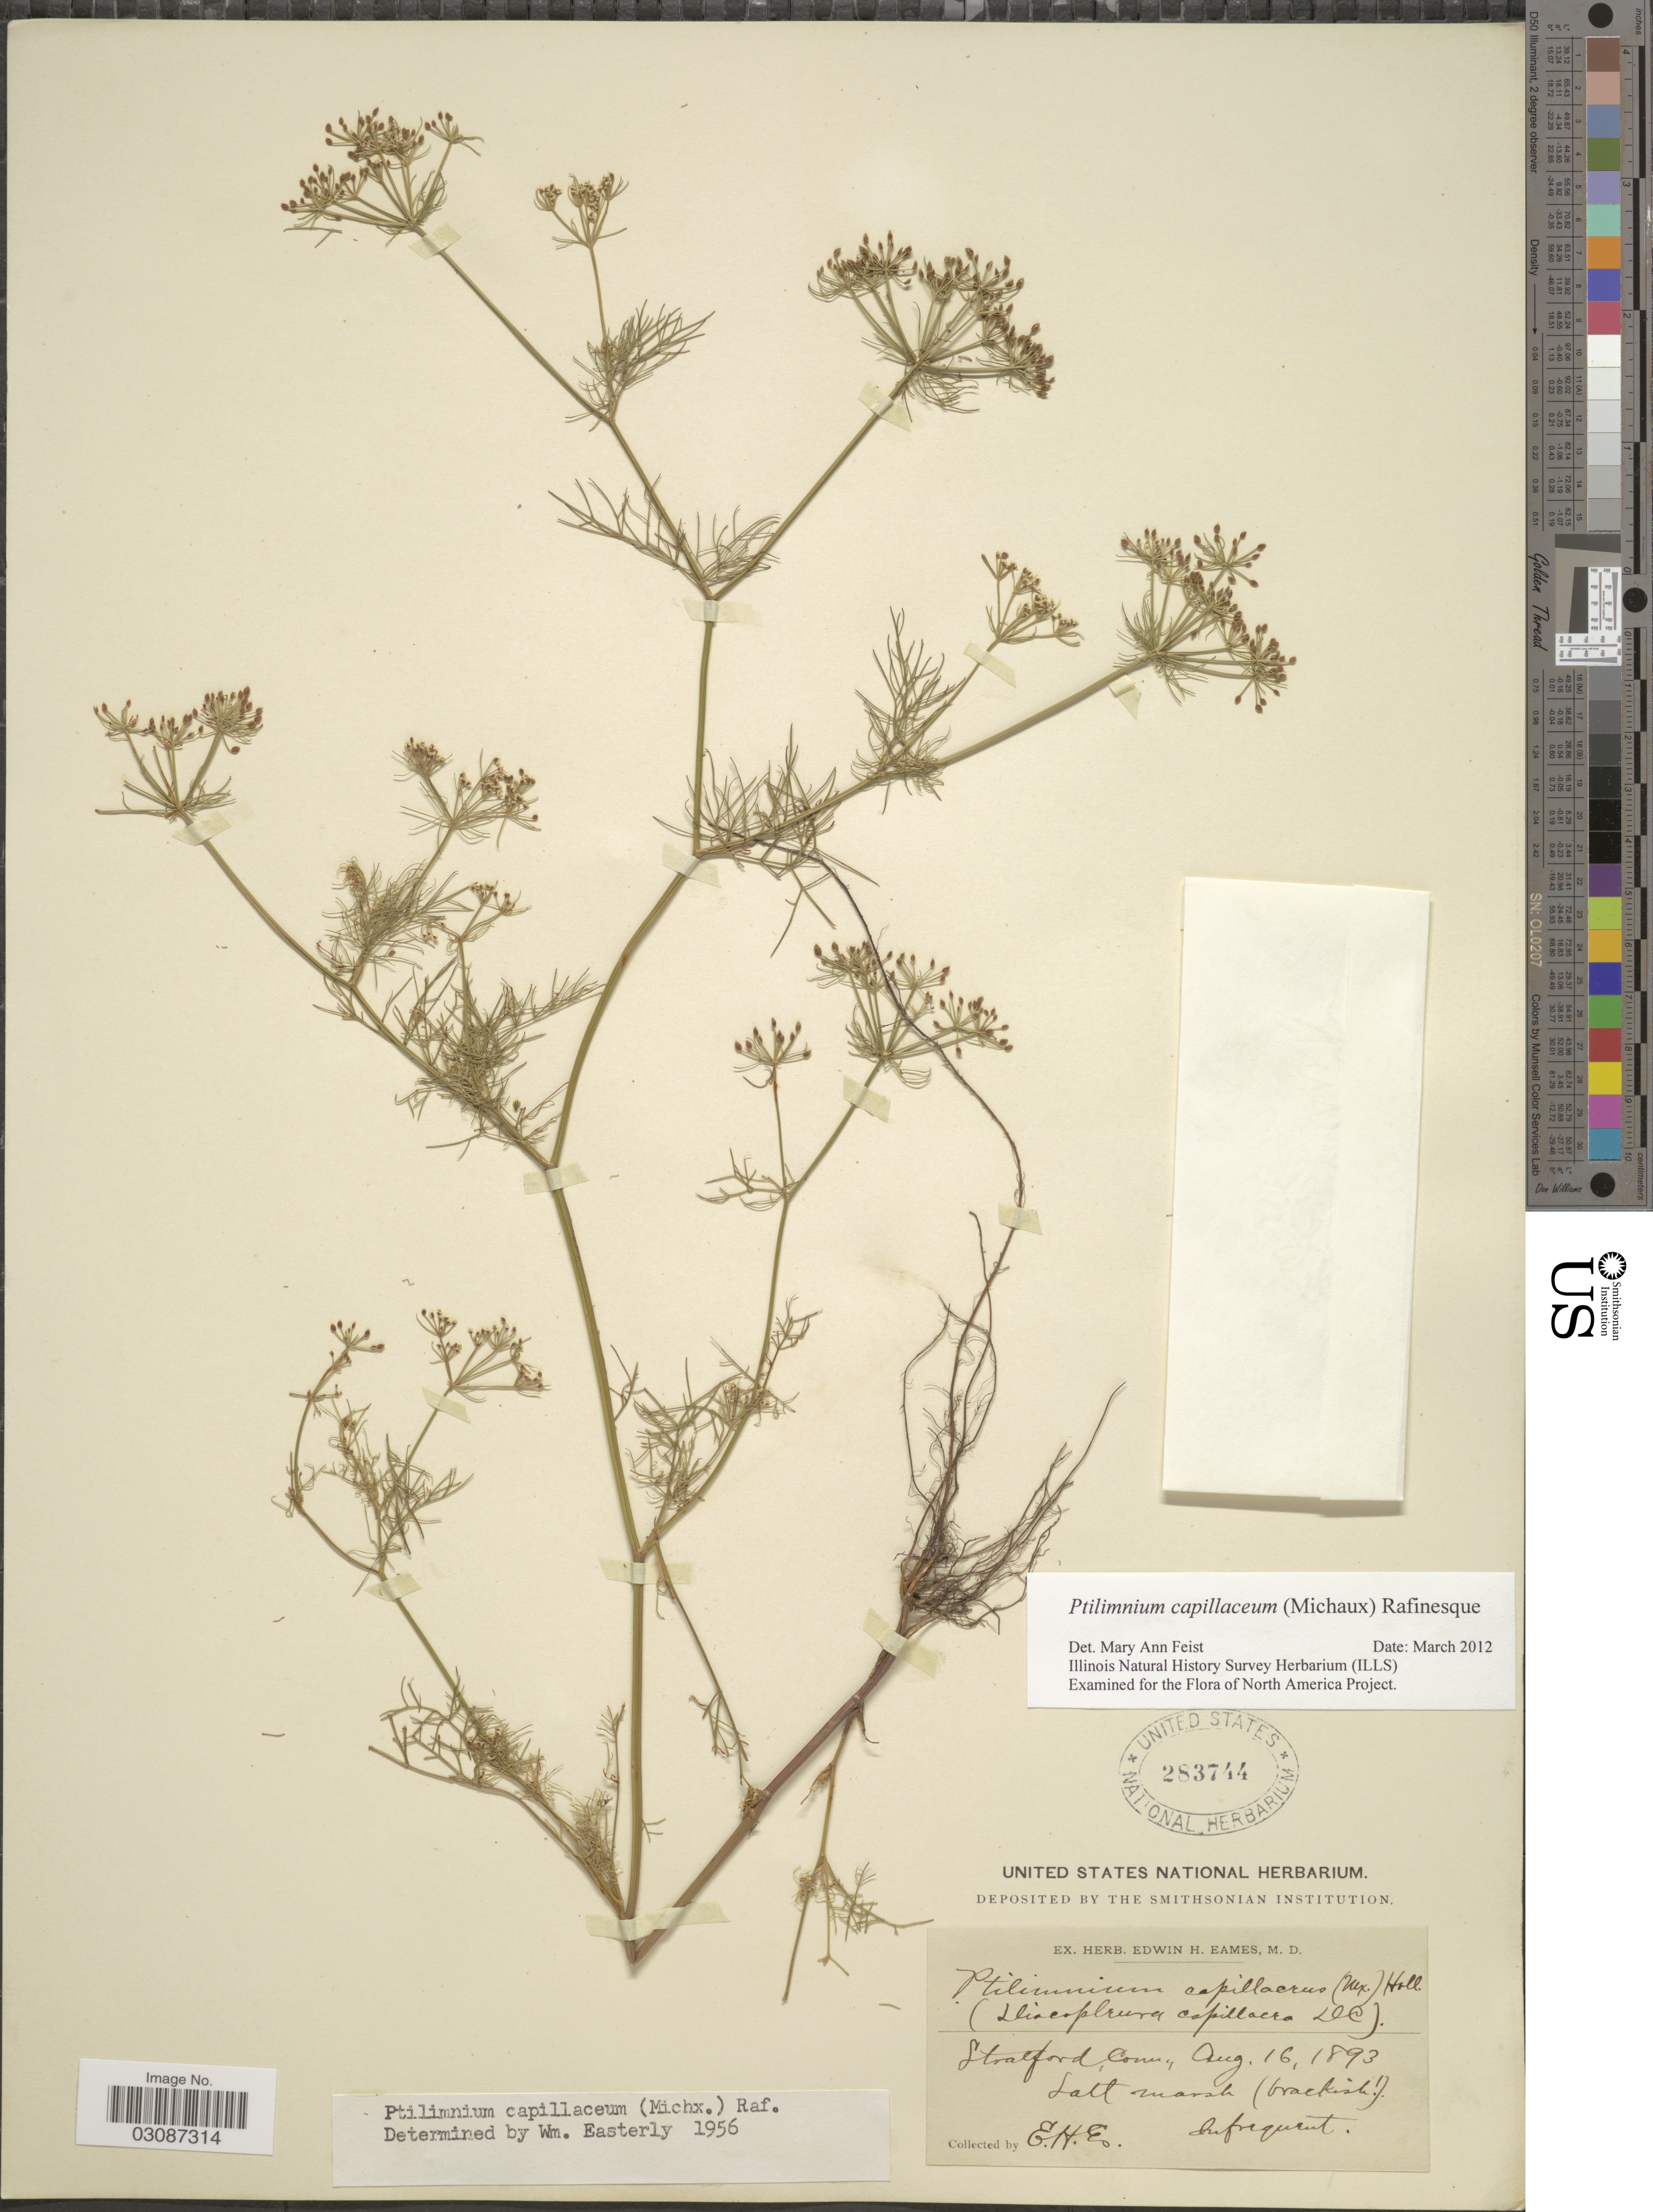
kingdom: Plantae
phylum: Tracheophyta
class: Magnoliopsida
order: Apiales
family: Apiaceae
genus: Ptilimnium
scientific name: Ptilimnium capillaceum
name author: (Michx.) Raf.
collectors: E. H. Eames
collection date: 1893-08-15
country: United States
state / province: Connecticut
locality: Stratford.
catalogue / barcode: US 283744